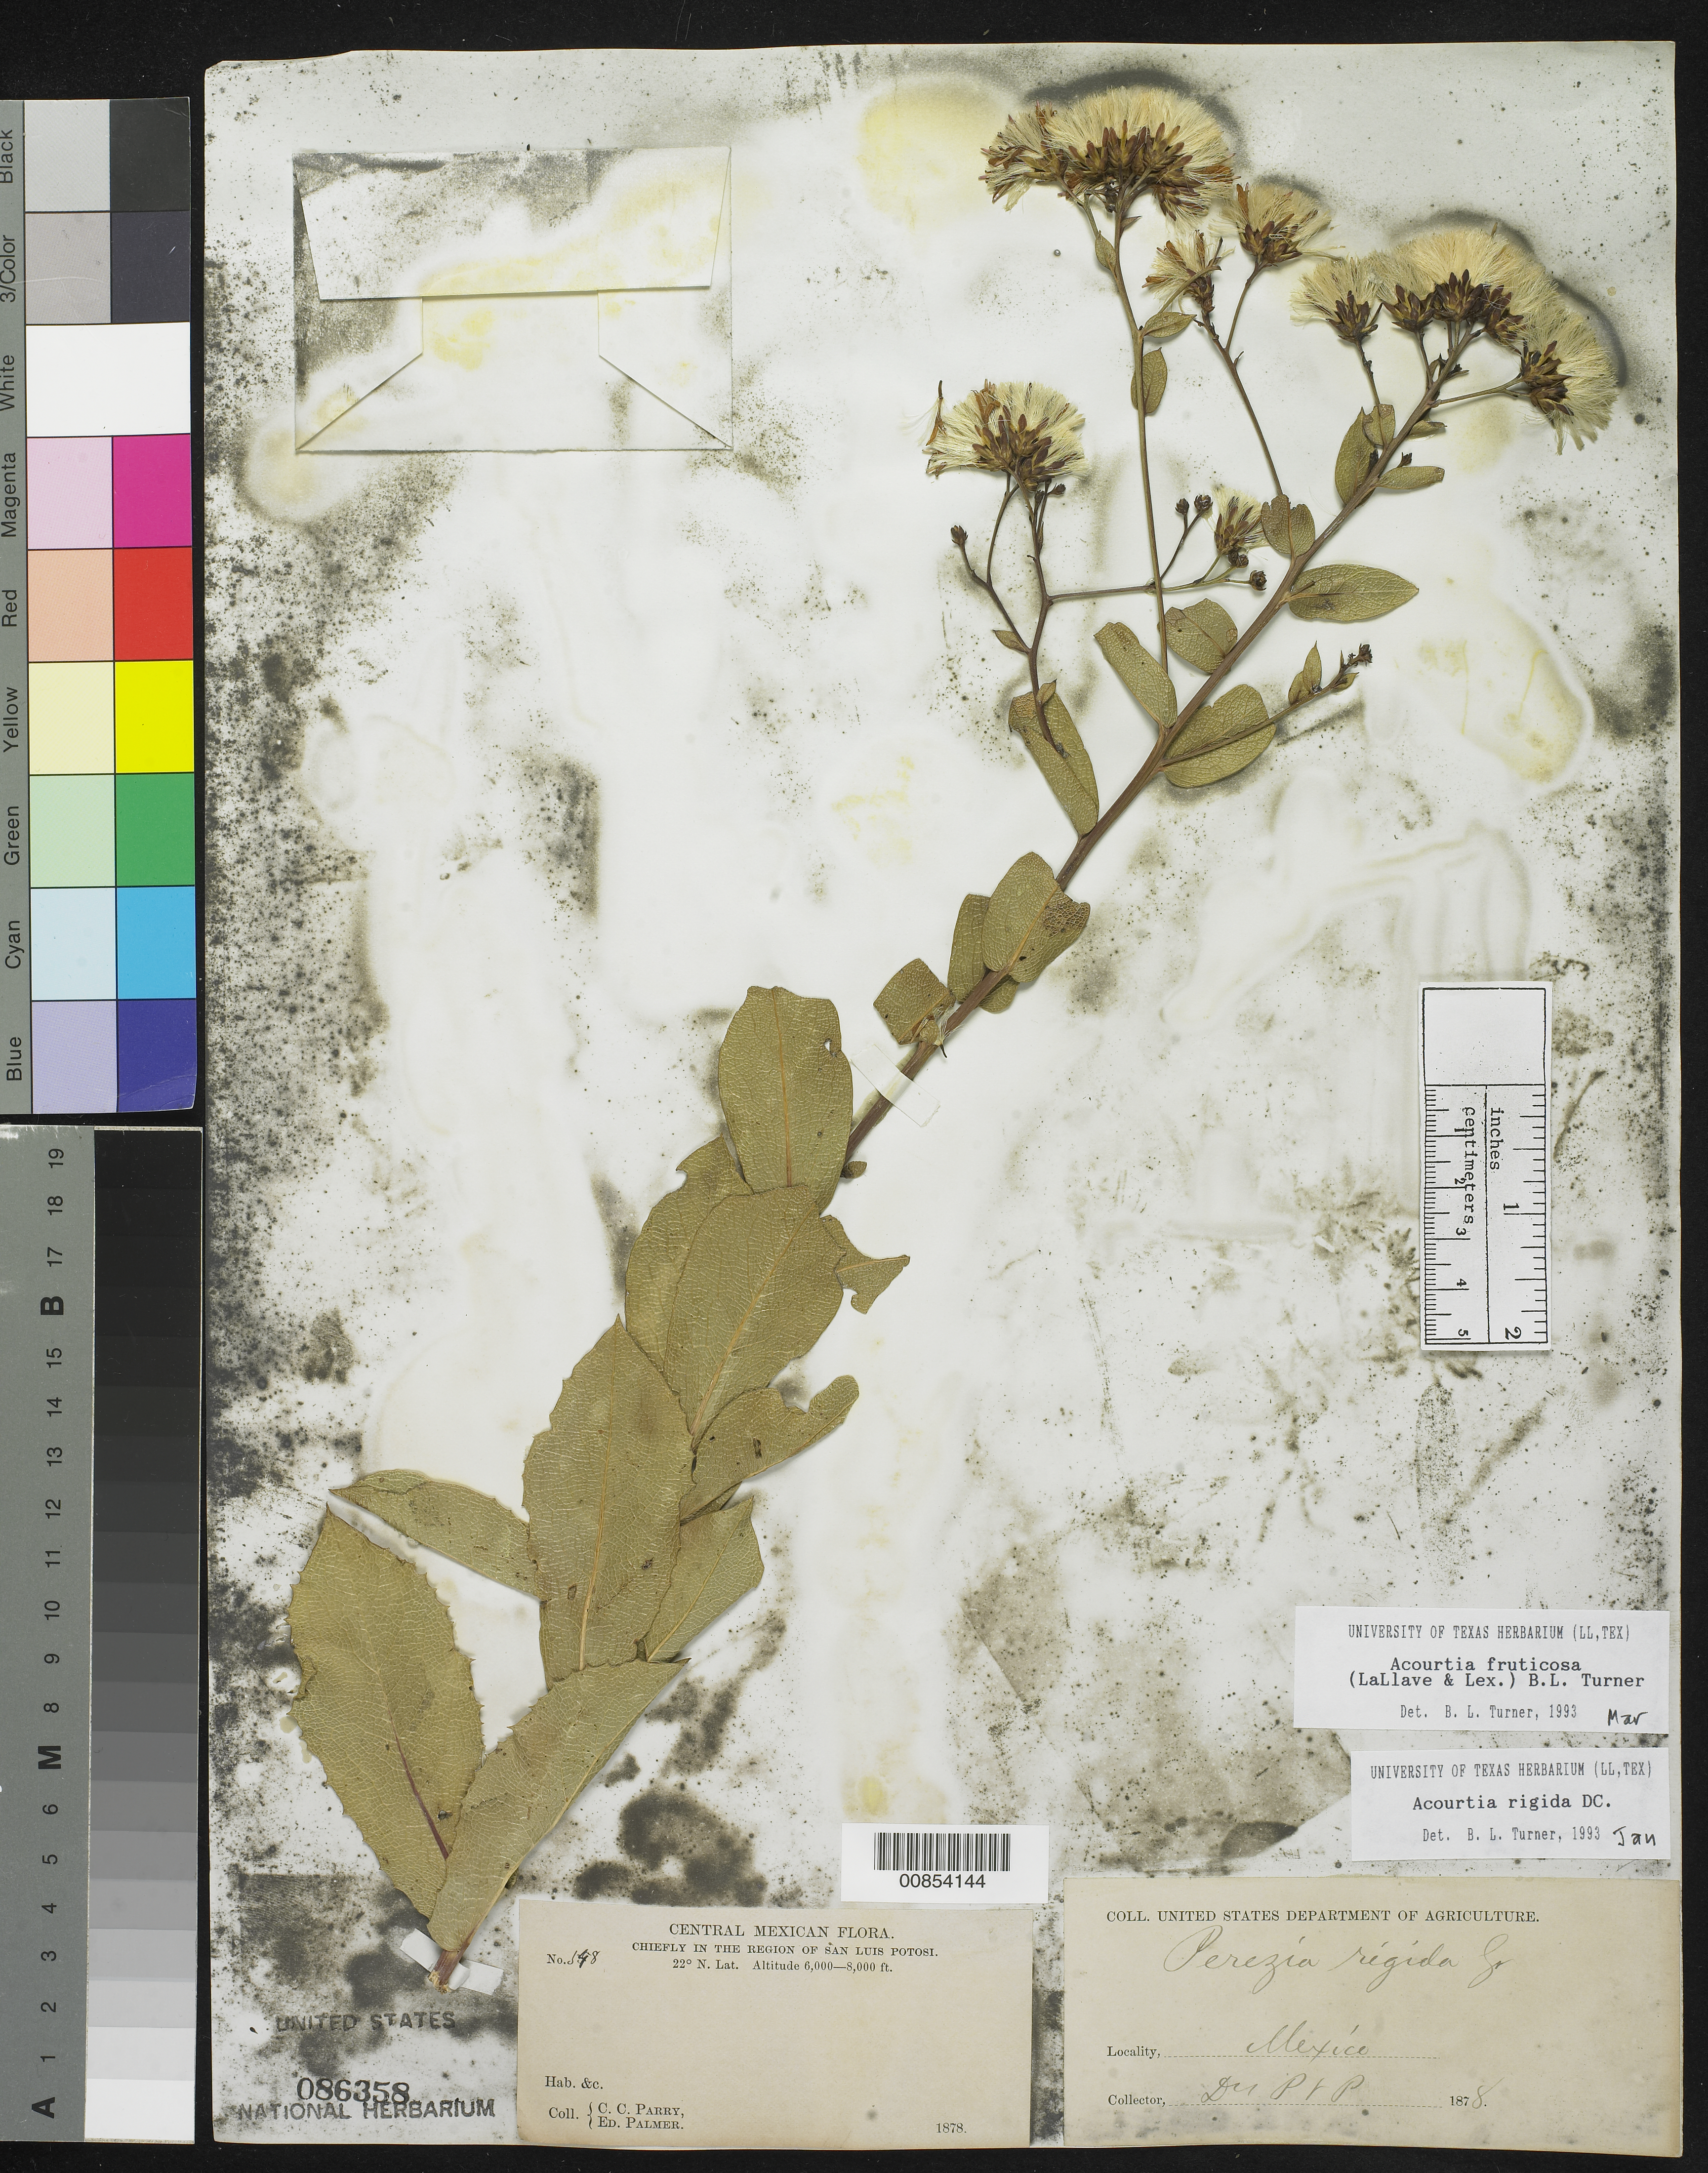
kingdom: Plantae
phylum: Tracheophyta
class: Magnoliopsida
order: Asterales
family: Asteraceae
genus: Acourtia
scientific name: Acourtia fruticosa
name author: (La Llave & Lex.) B.L. Turner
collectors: C. C. Parry & E. Palmer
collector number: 548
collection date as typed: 1878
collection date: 1878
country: Mexico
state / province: San Luis Potosí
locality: Chiefly in the region of San Luis Potosí.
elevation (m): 1829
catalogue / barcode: US 86358